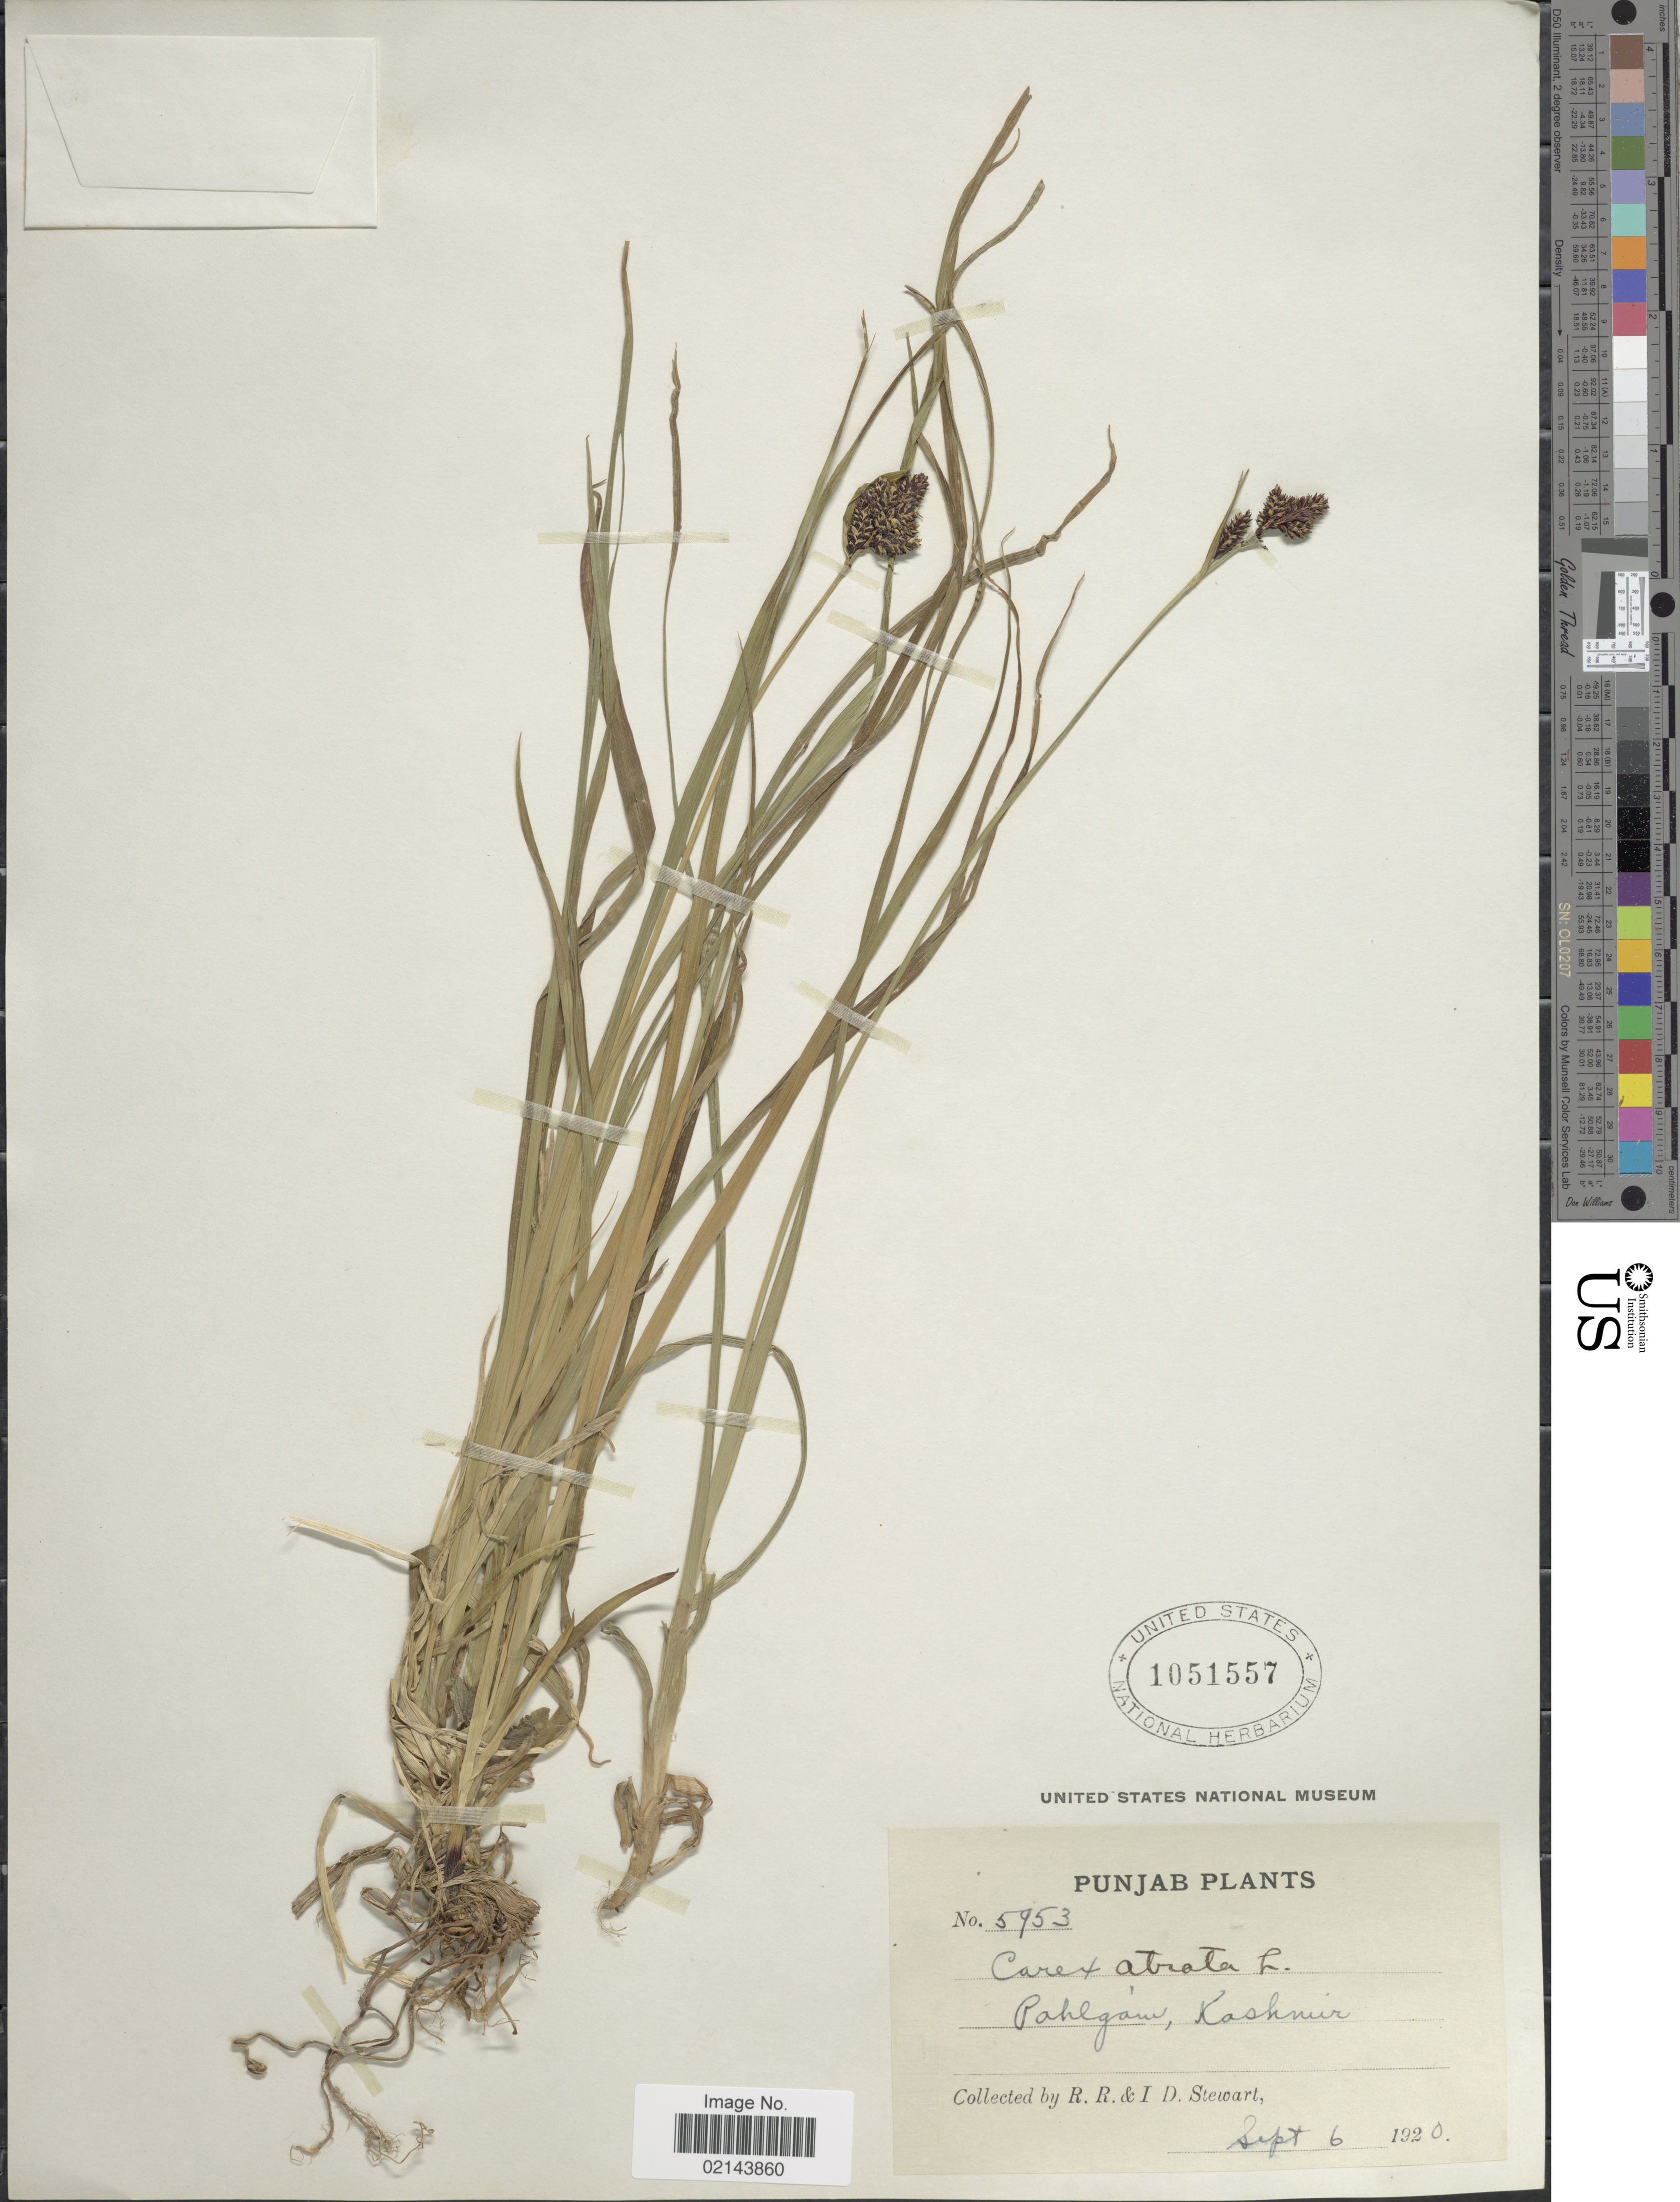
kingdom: Plantae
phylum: Tracheophyta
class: Liliopsida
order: Poales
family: Cyperaceae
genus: Carex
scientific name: Carex atrata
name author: L.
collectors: R. R. Stewart & I. Stewart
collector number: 5953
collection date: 1920-09-06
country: India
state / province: Jammu and Kashmir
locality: Pahlgam, Kashmir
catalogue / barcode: US 1051557